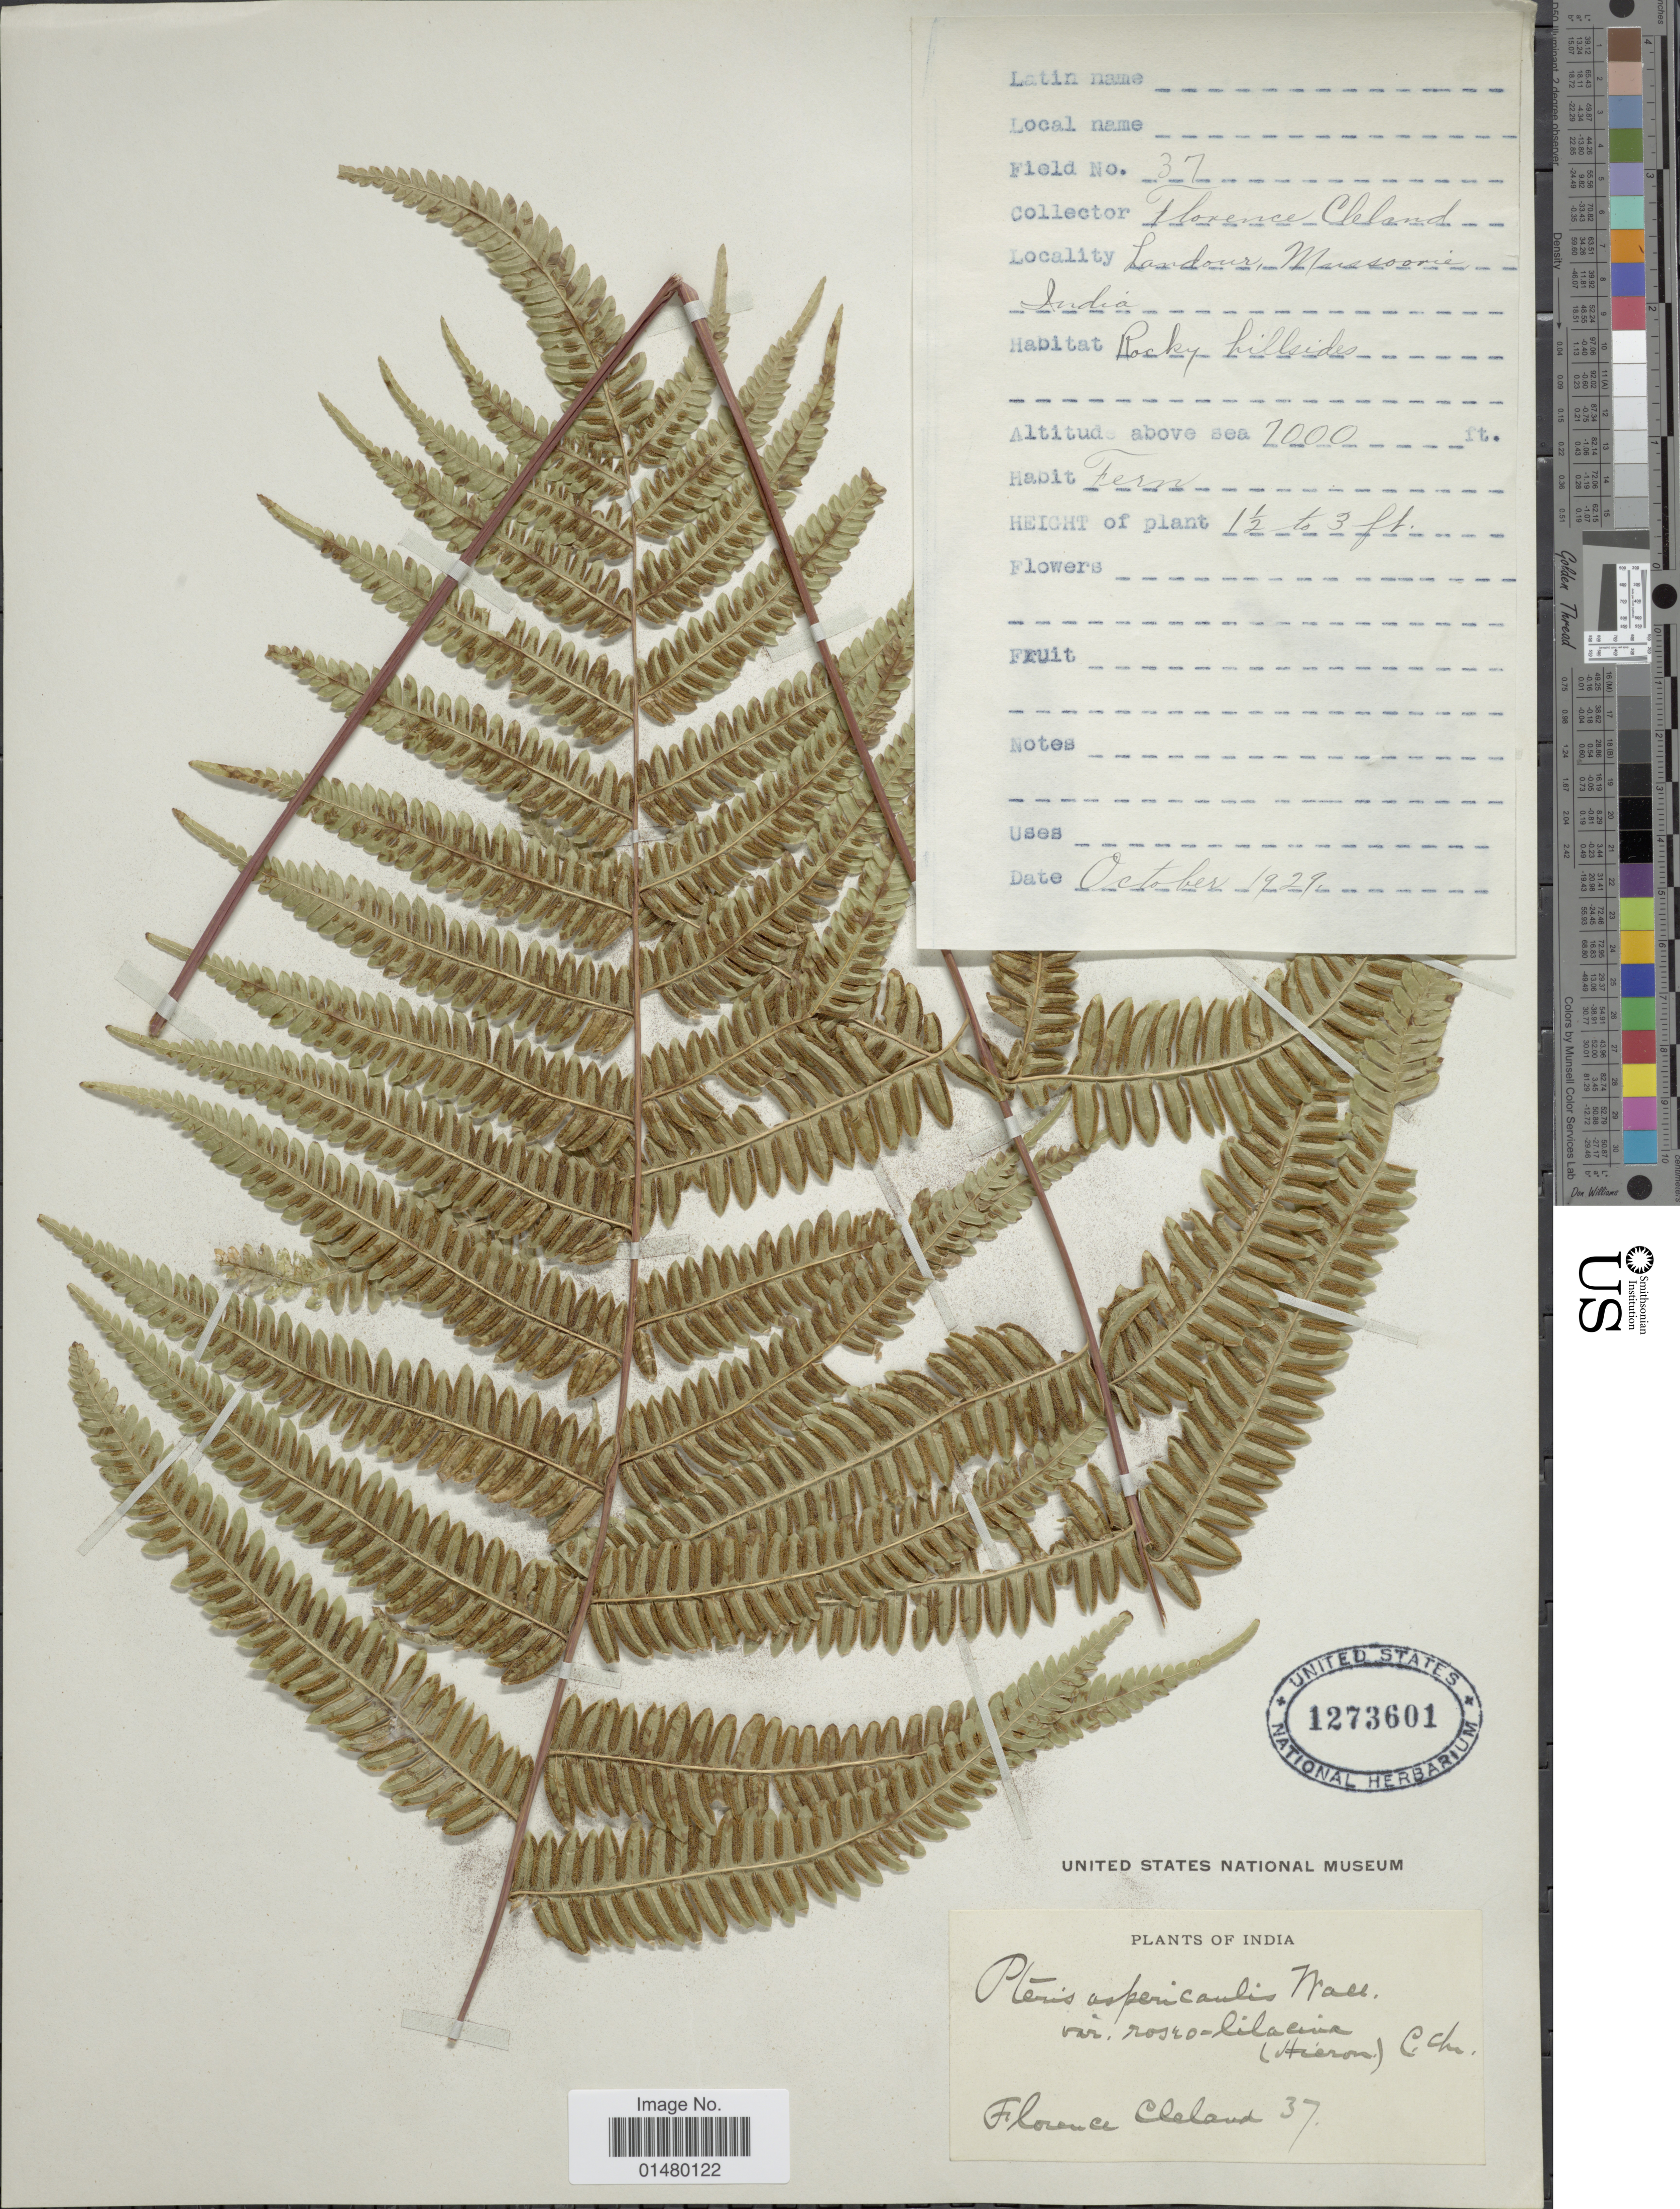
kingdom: Plantae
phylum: Tracheophyta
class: Polypodiopsida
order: Polypodiales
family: Pteridaceae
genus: Pteris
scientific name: Pteris aspericaulis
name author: Wall. ex Hieron.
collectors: F. Cleland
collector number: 37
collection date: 1929-10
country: India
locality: Landour, Mussoorie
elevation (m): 2134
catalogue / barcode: US 1273601